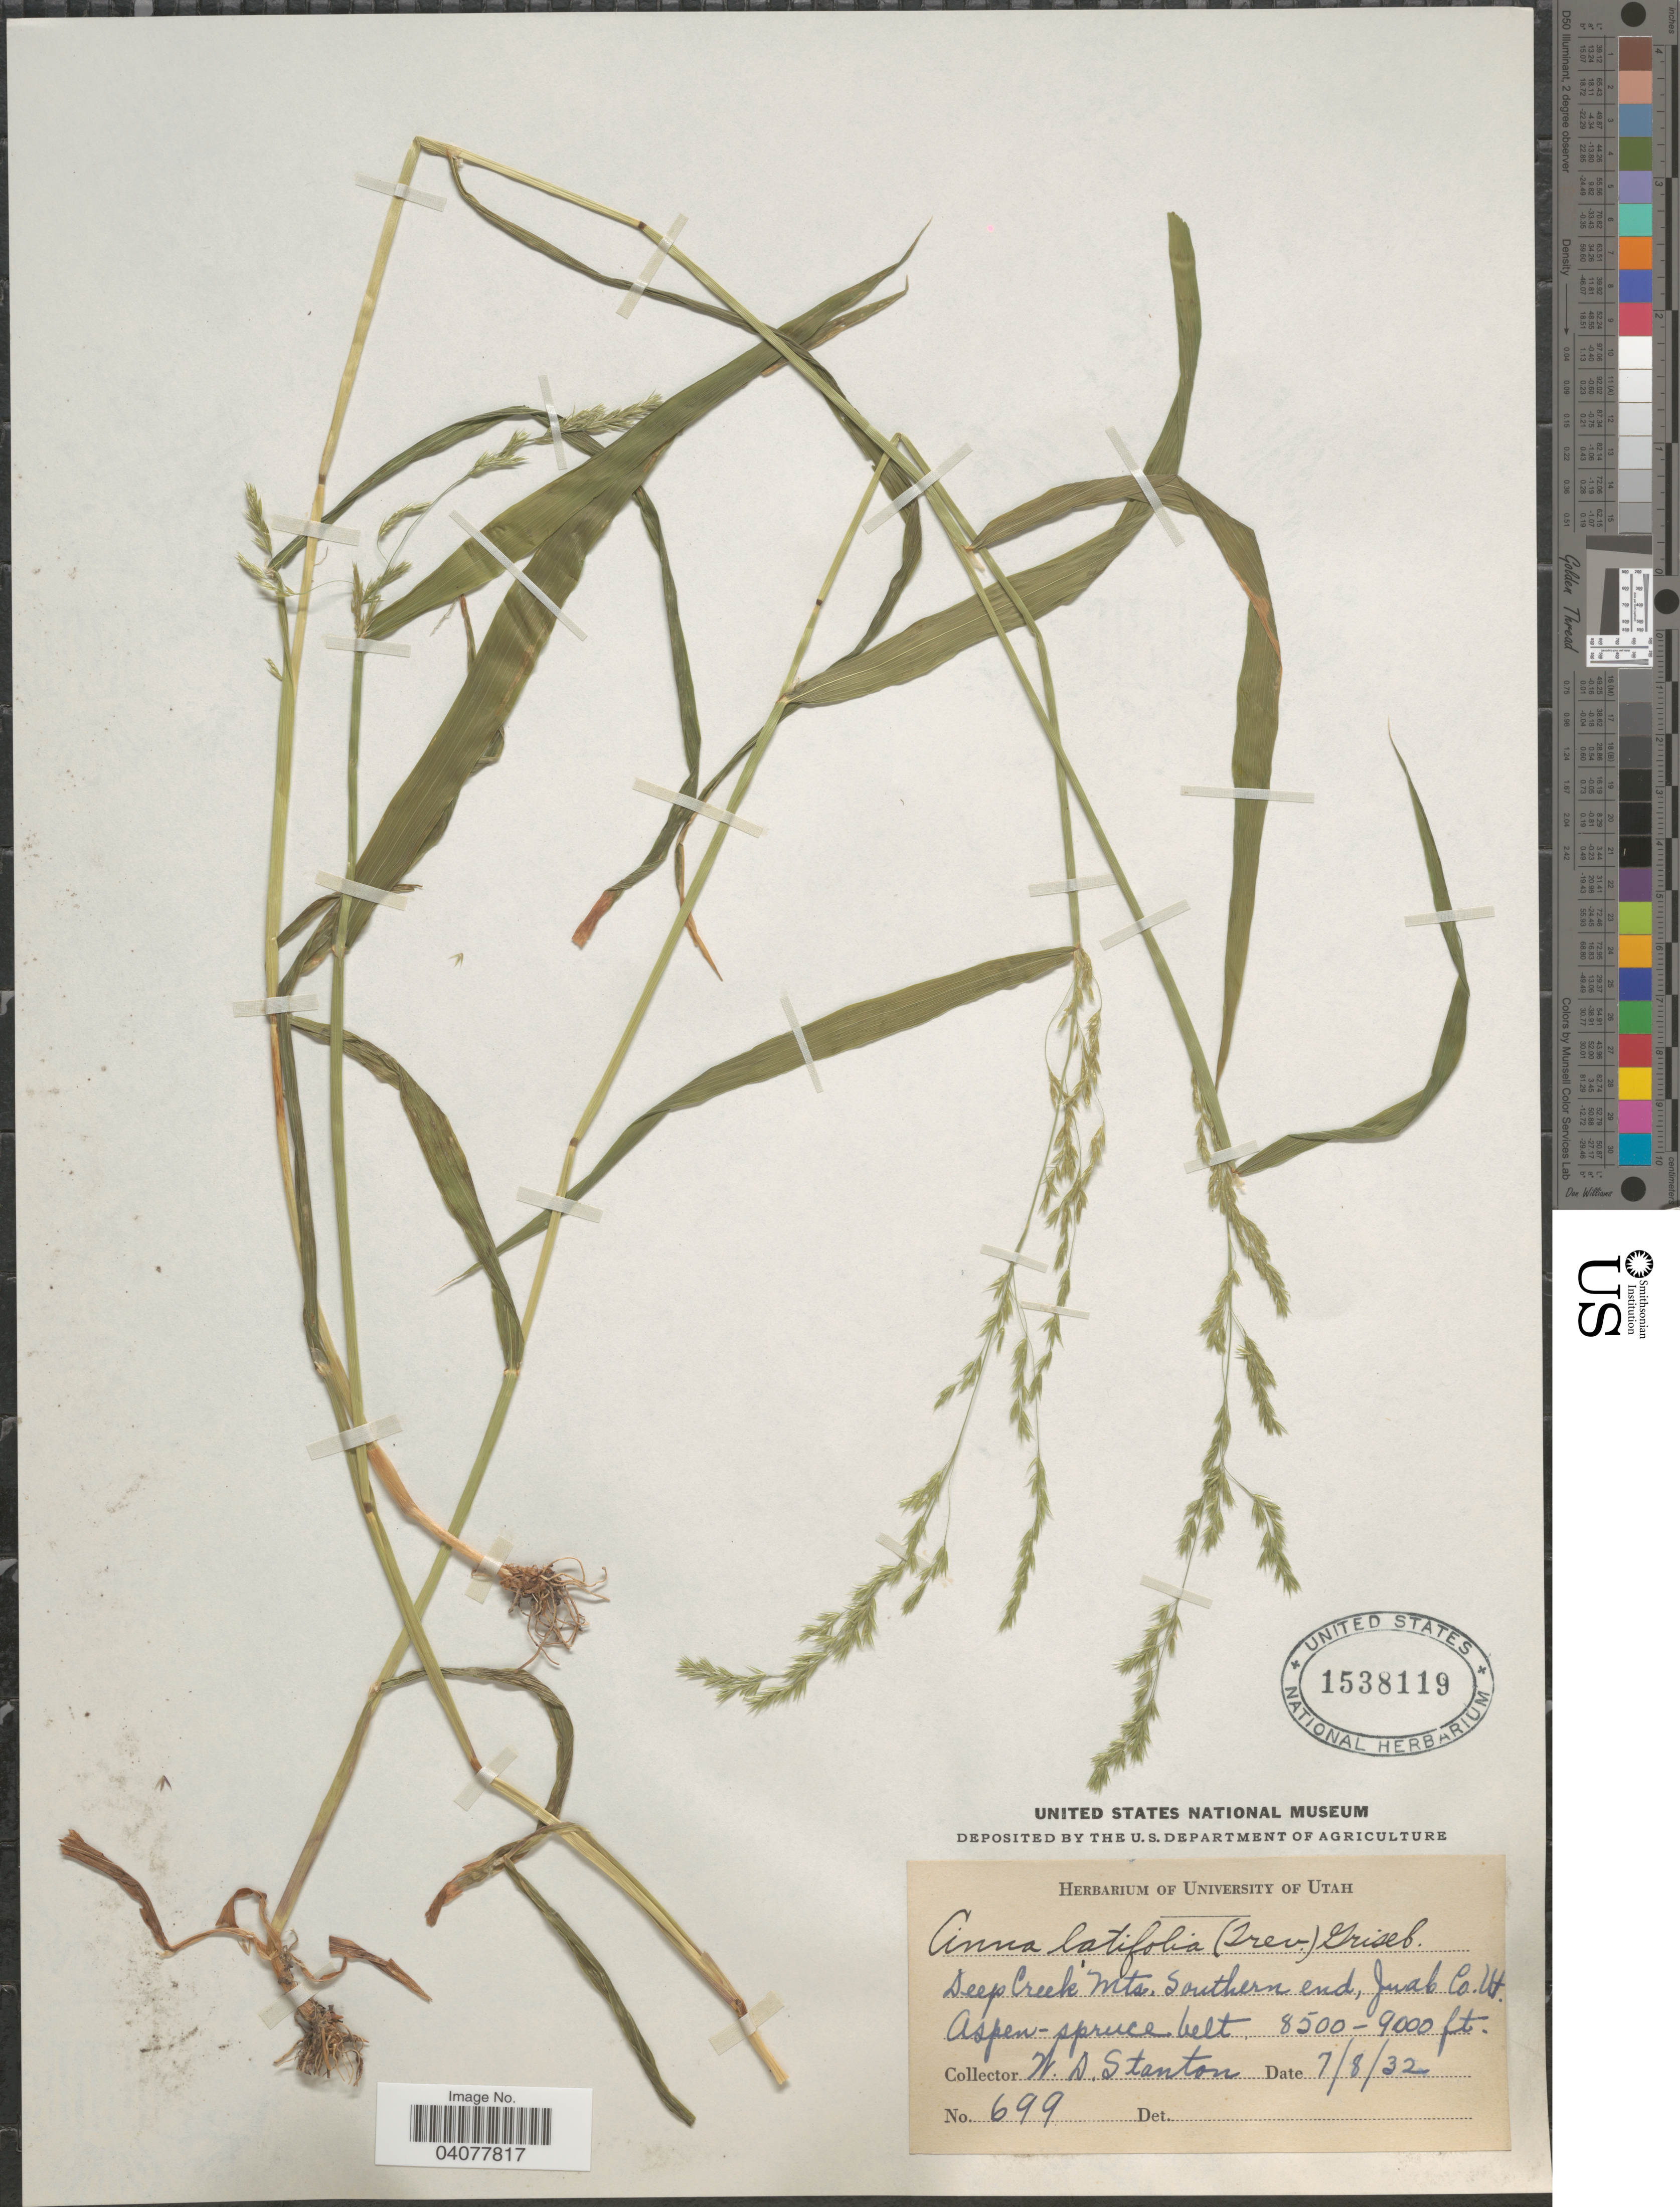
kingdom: Plantae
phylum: Tracheophyta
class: Liliopsida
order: Poales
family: Poaceae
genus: Cinna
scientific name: Cinna latifolia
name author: (Trevir. ex Goeppert) Griseb.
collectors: W. Stanton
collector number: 699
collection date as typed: Transcribed d/m/y: 8/7/32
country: United States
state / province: Utah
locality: Deep Creek Mts. Southern end, Juab Co. Aspen-spruce belt.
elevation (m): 2591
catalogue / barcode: US 1538119